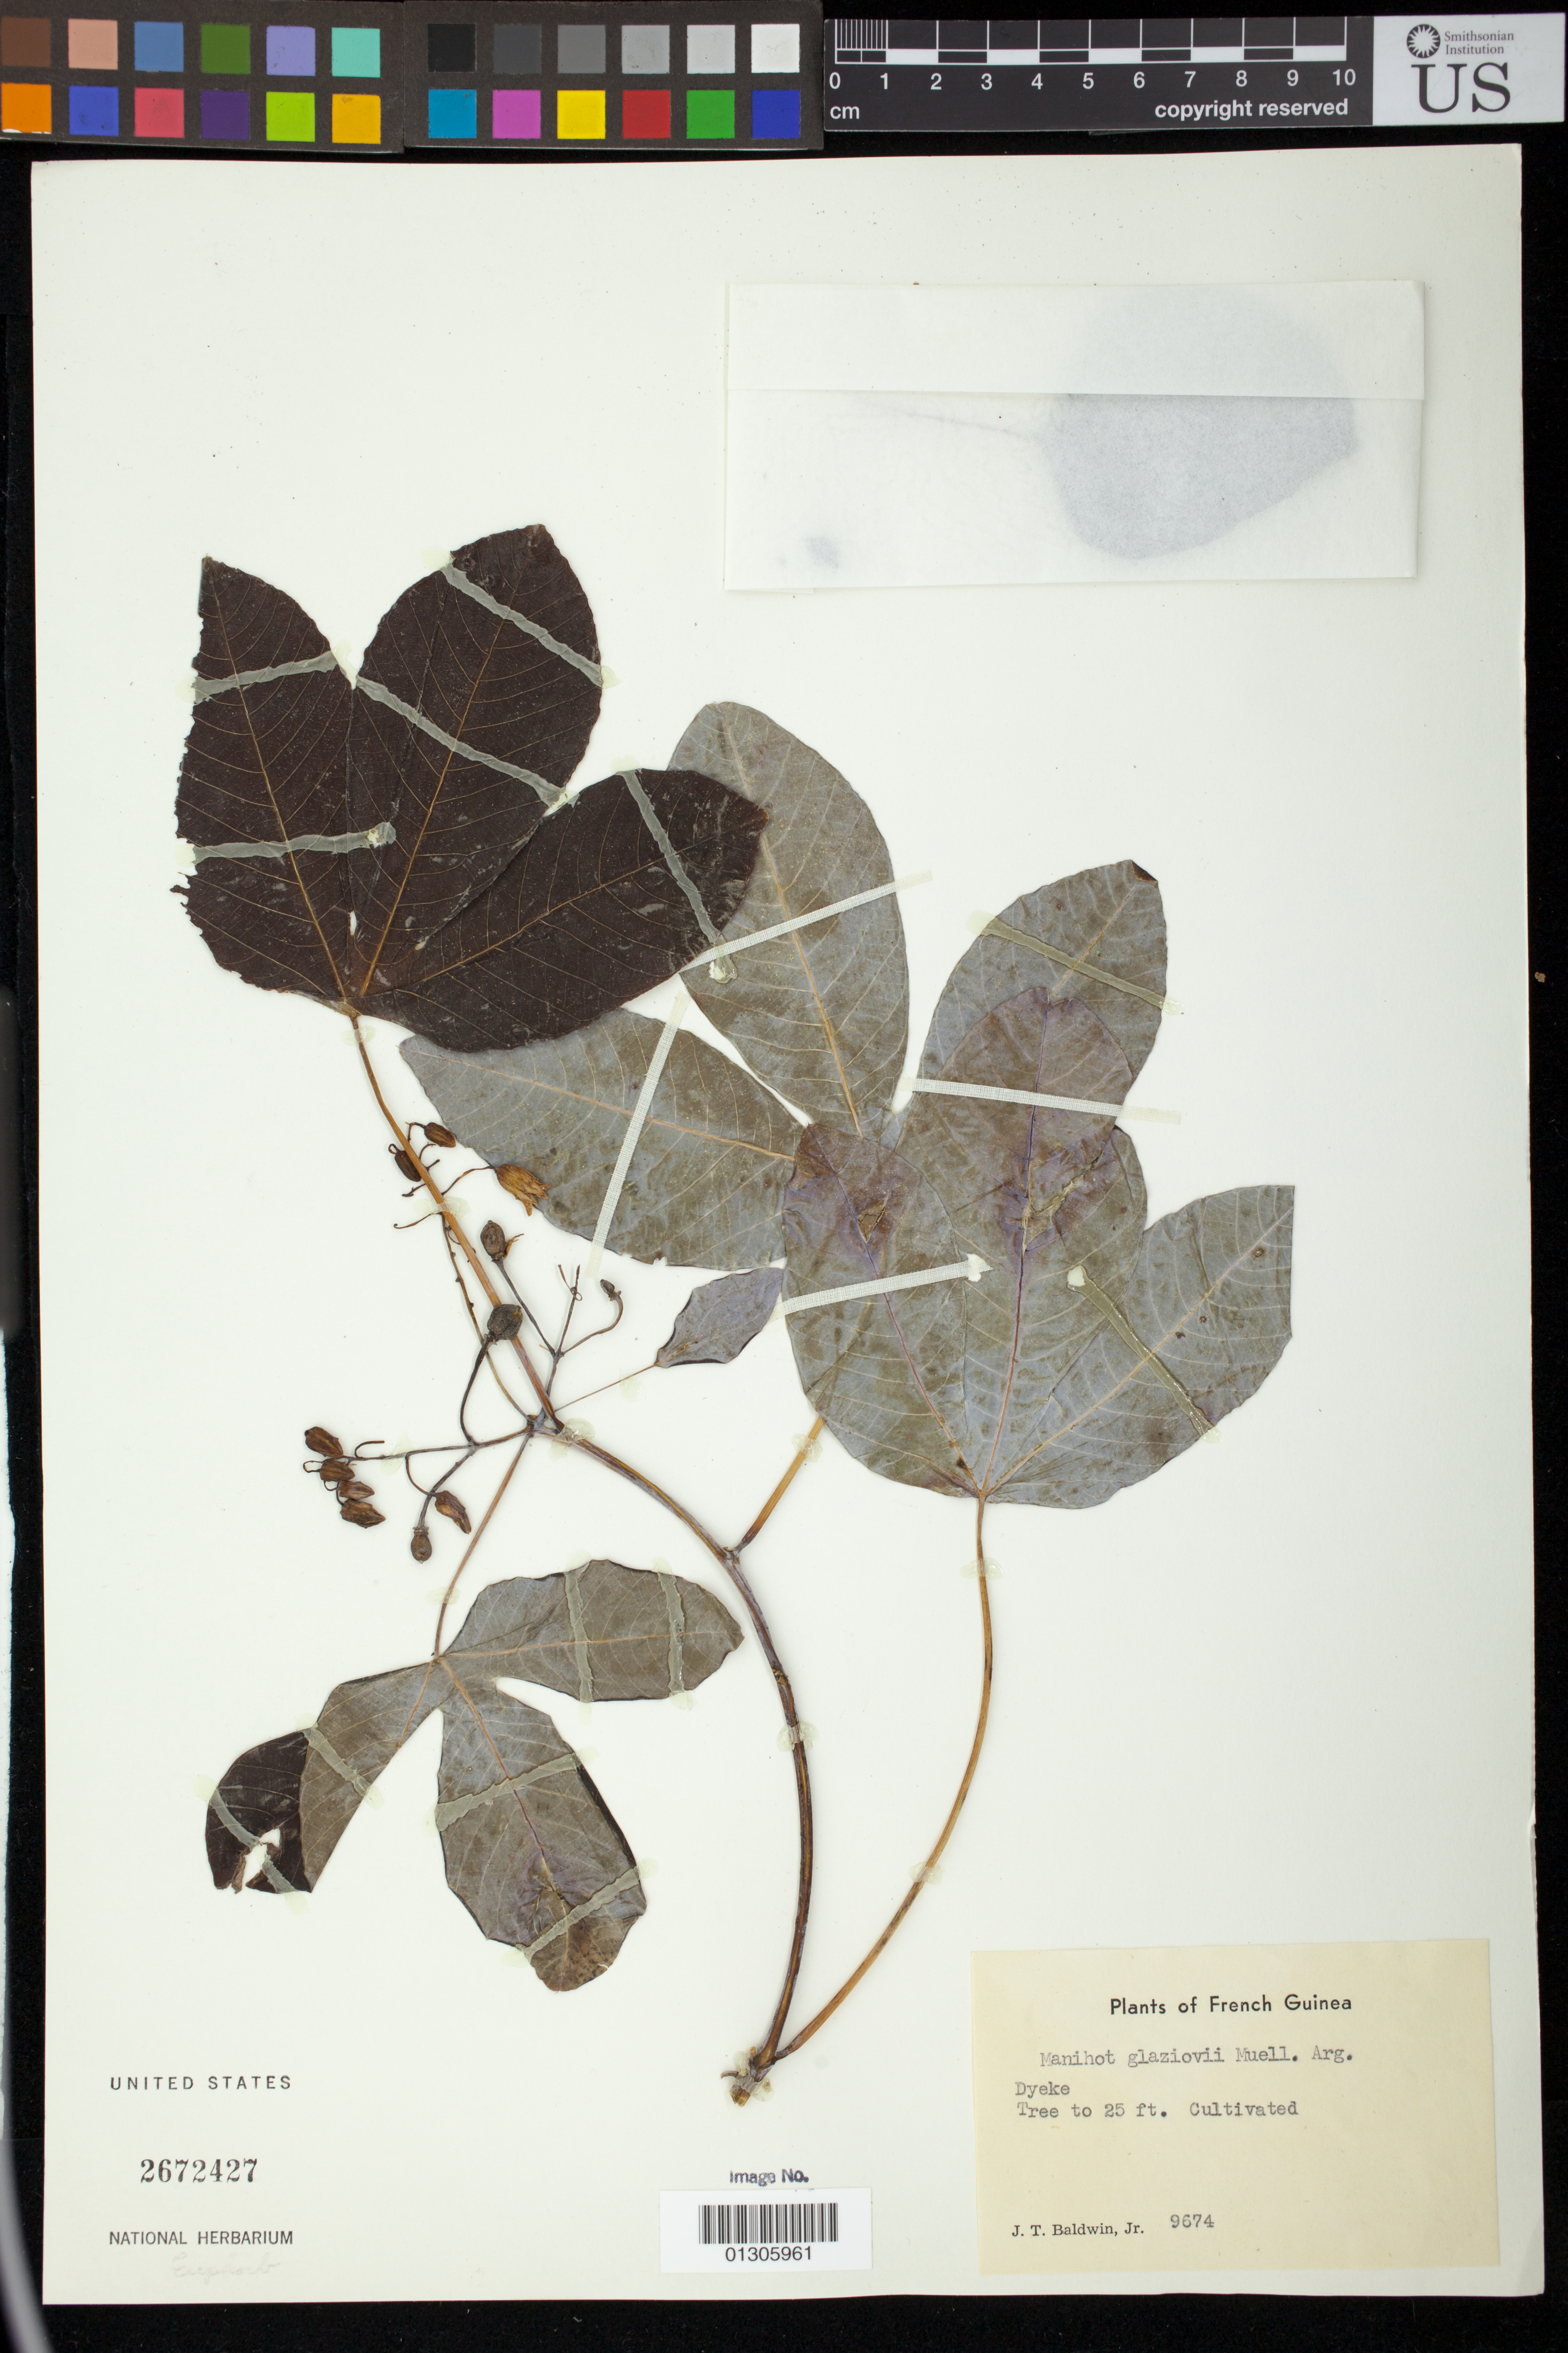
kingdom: Plantae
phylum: Tracheophyta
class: Magnoliopsida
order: Malpighiales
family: Euphorbiaceae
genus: Manihot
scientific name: Manihot esculenta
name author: Crantz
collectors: J. T. Baldwin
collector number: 9674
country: French Guiana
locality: Dyeke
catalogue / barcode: US 2672427